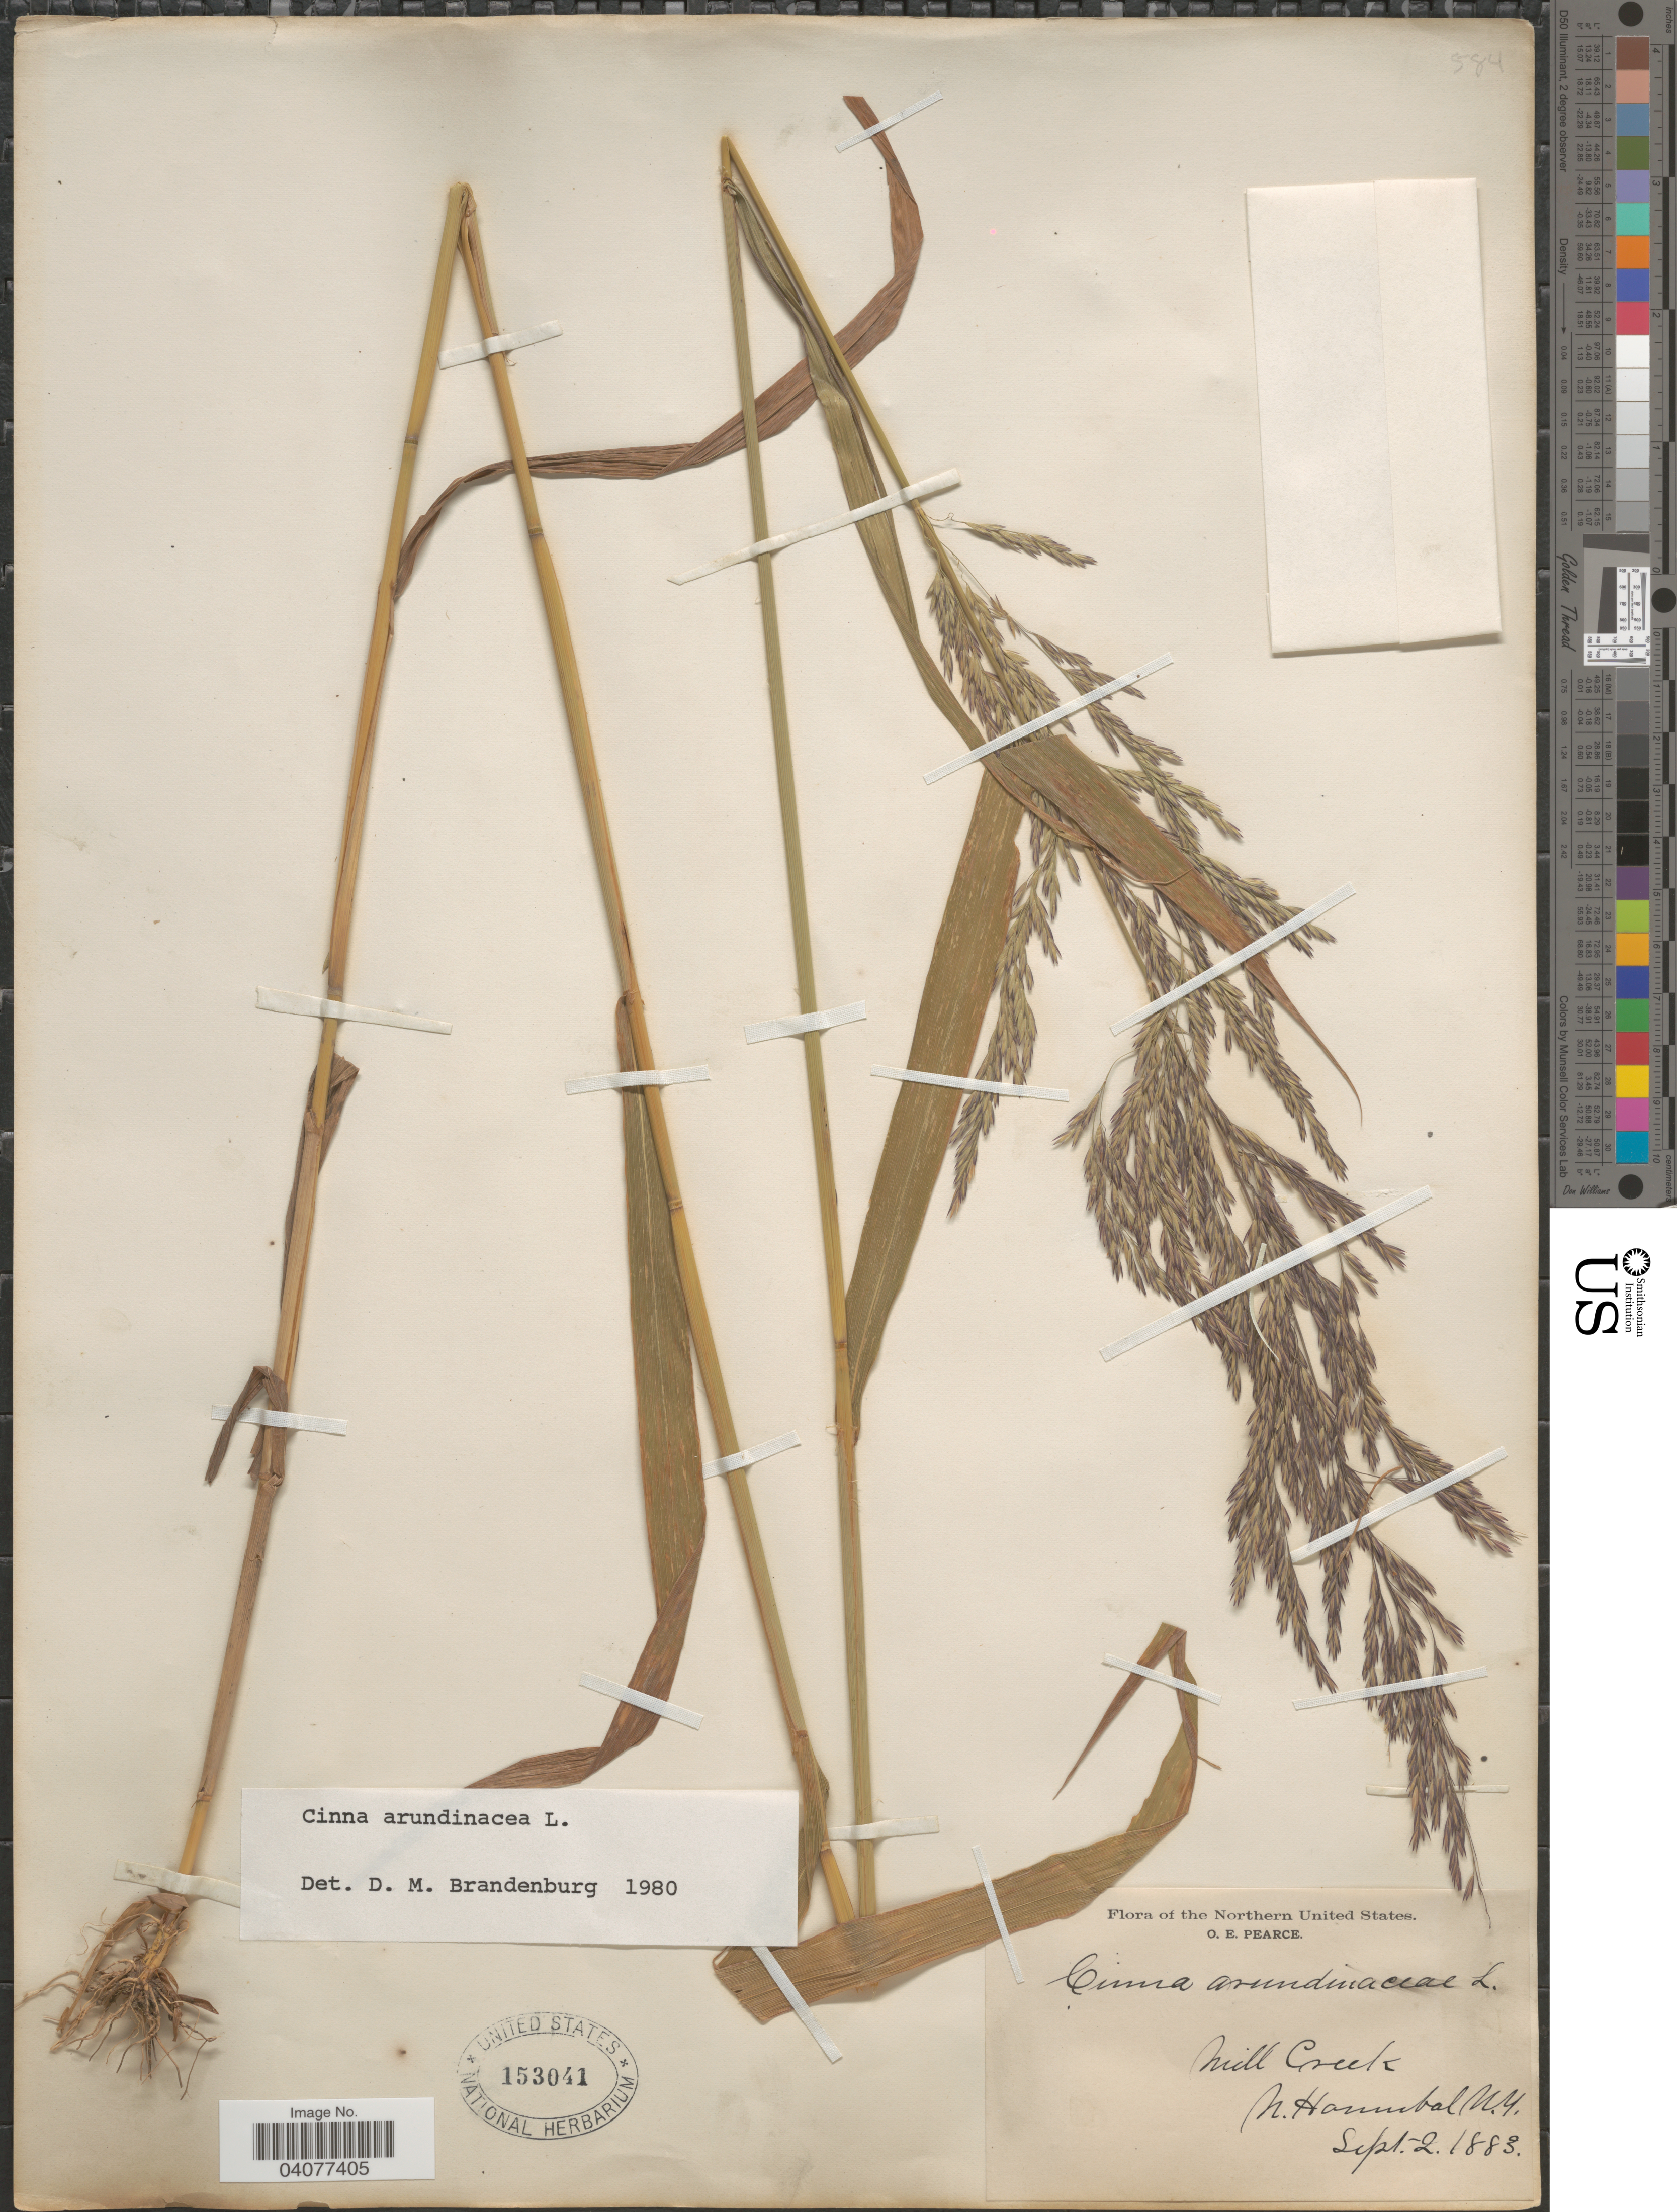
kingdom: Plantae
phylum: Tracheophyta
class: Liliopsida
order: Poales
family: Poaceae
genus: Cinna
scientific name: Cinna arundinacea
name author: L.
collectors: O. E. Pearce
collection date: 1883-09-02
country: United States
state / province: New York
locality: Northern United States. Mill Creek. N. Hannibal.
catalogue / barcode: US 153041